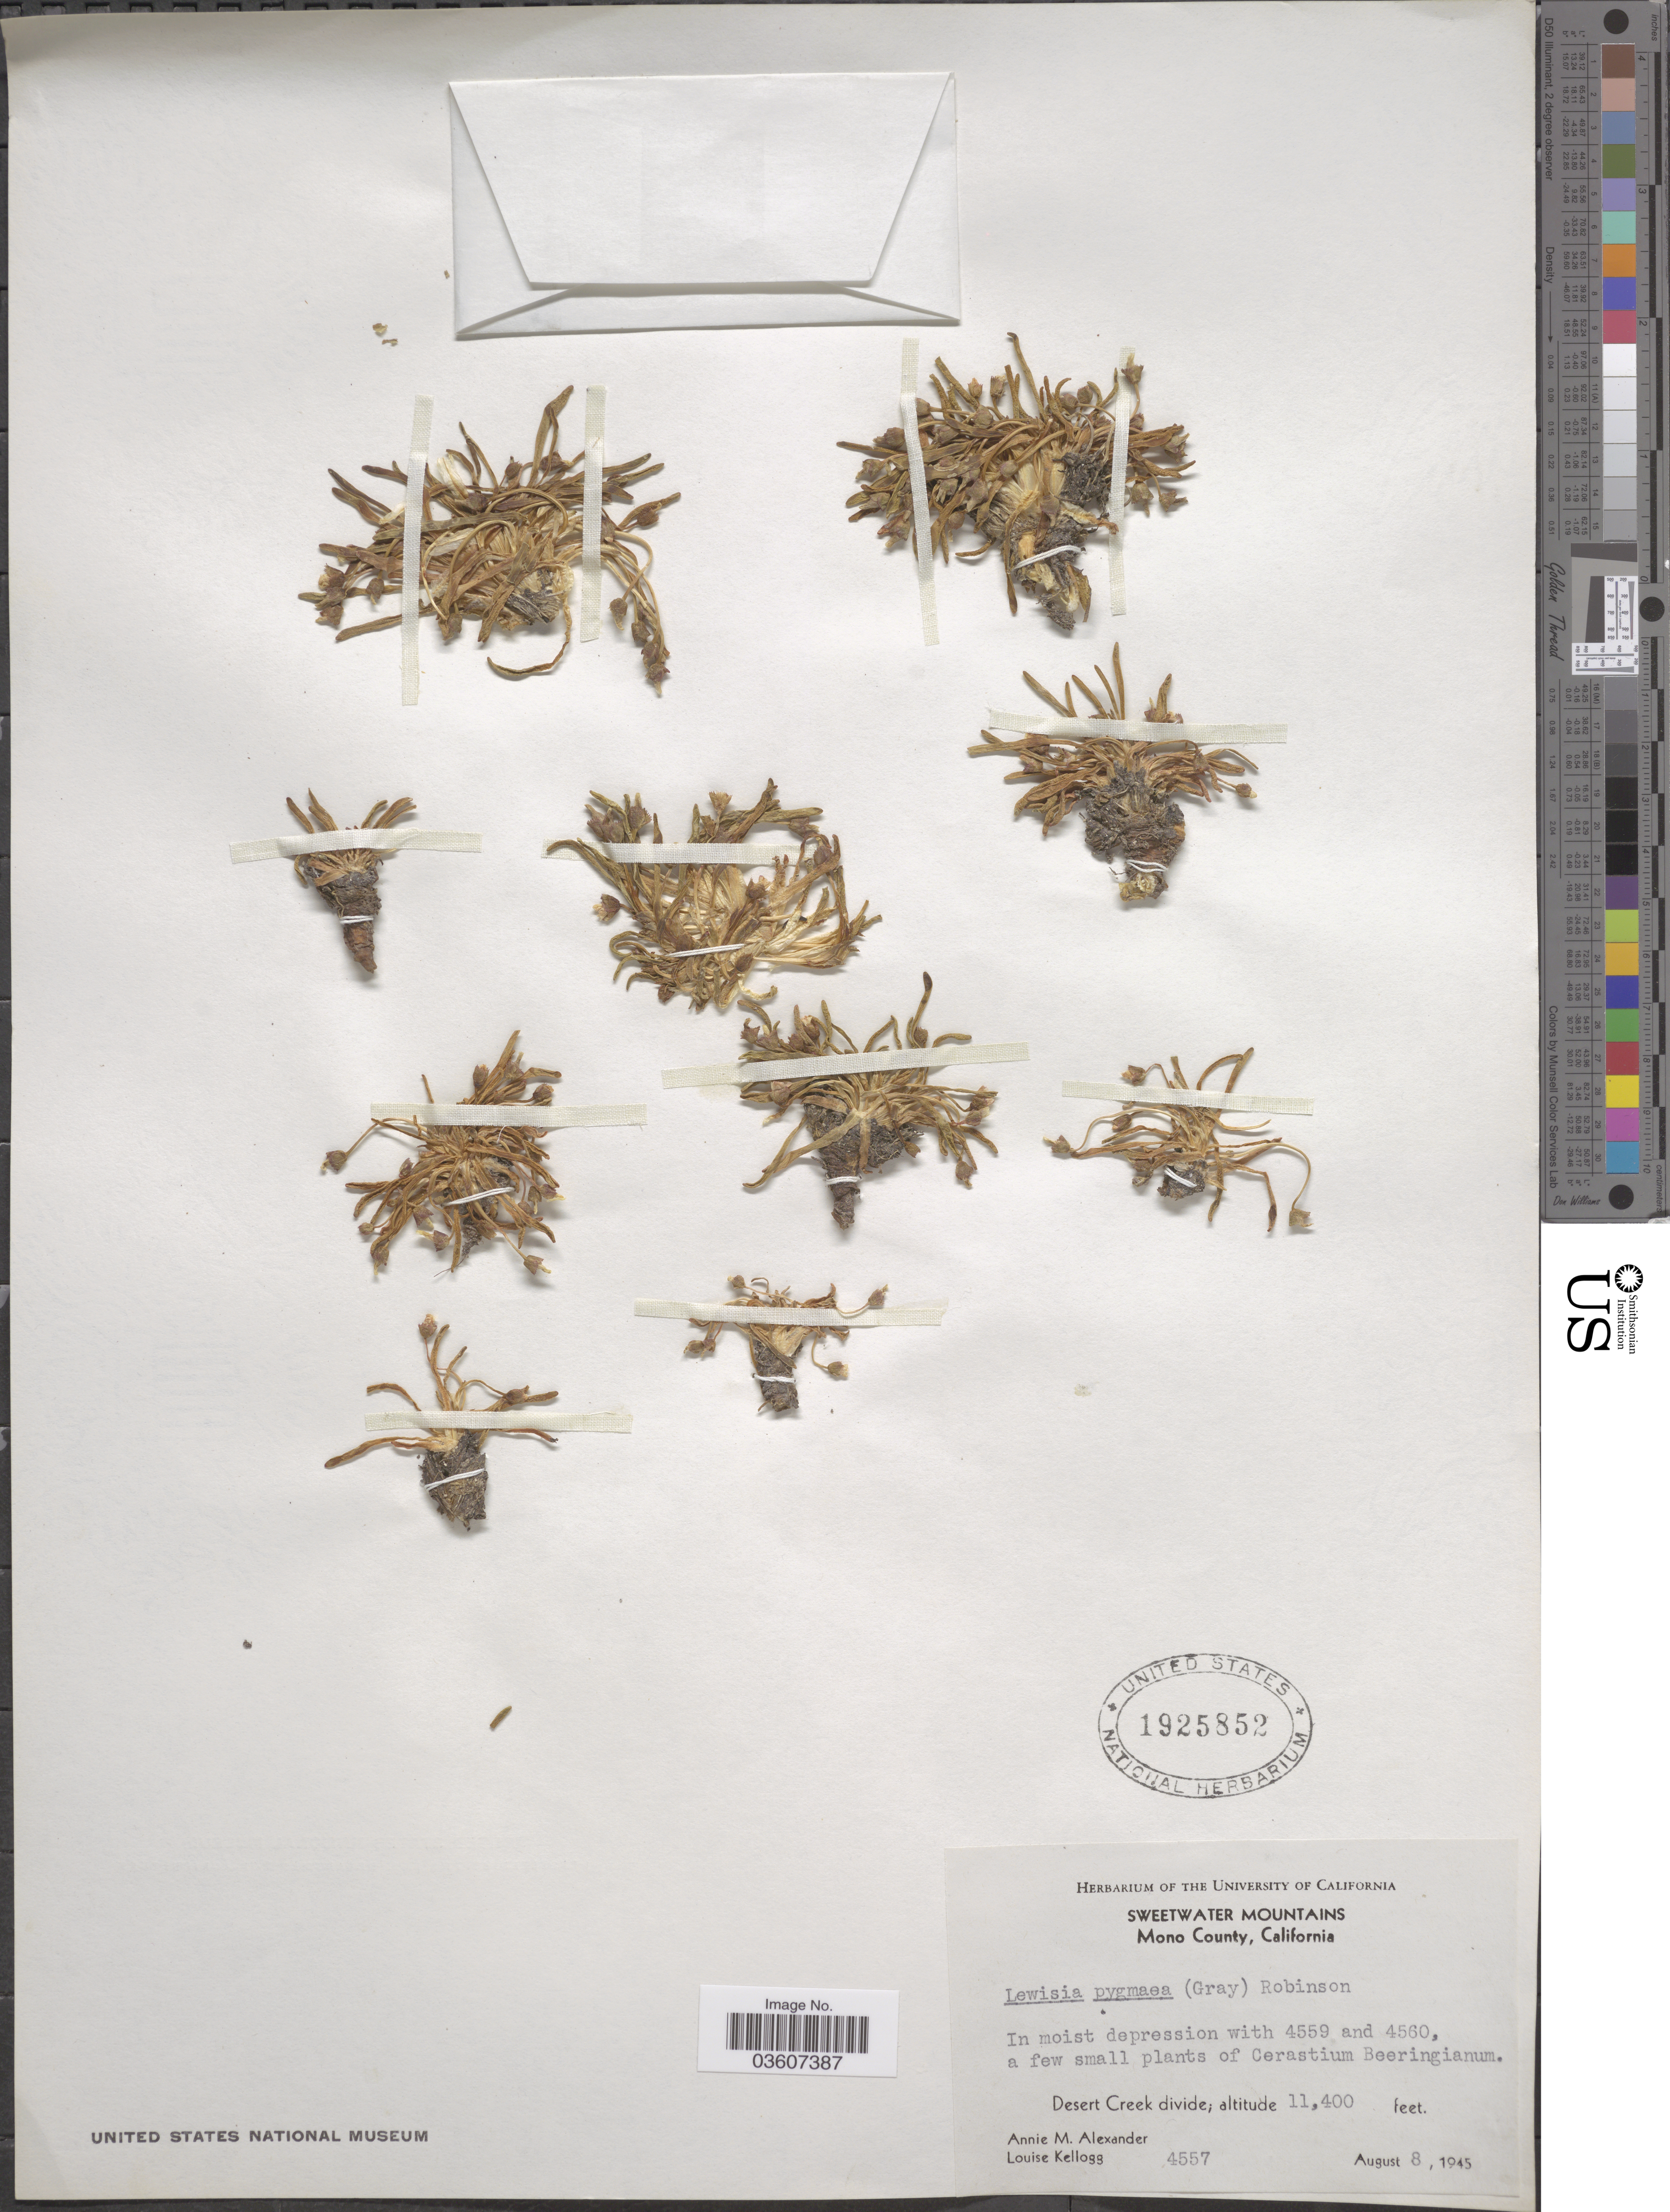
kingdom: Plantae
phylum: Tracheophyta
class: Magnoliopsida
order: Caryophyllales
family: Montiaceae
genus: Lewisia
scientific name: Lewisia pygmaea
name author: (A. Gray) B.L. Rob.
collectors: A. M. Alexander & L. Kellogg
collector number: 4557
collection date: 1945-08-08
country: United States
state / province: California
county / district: Mono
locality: Sweetwater Mountains. Mono County. Desert Creek divide.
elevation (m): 3475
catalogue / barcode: US 1925852